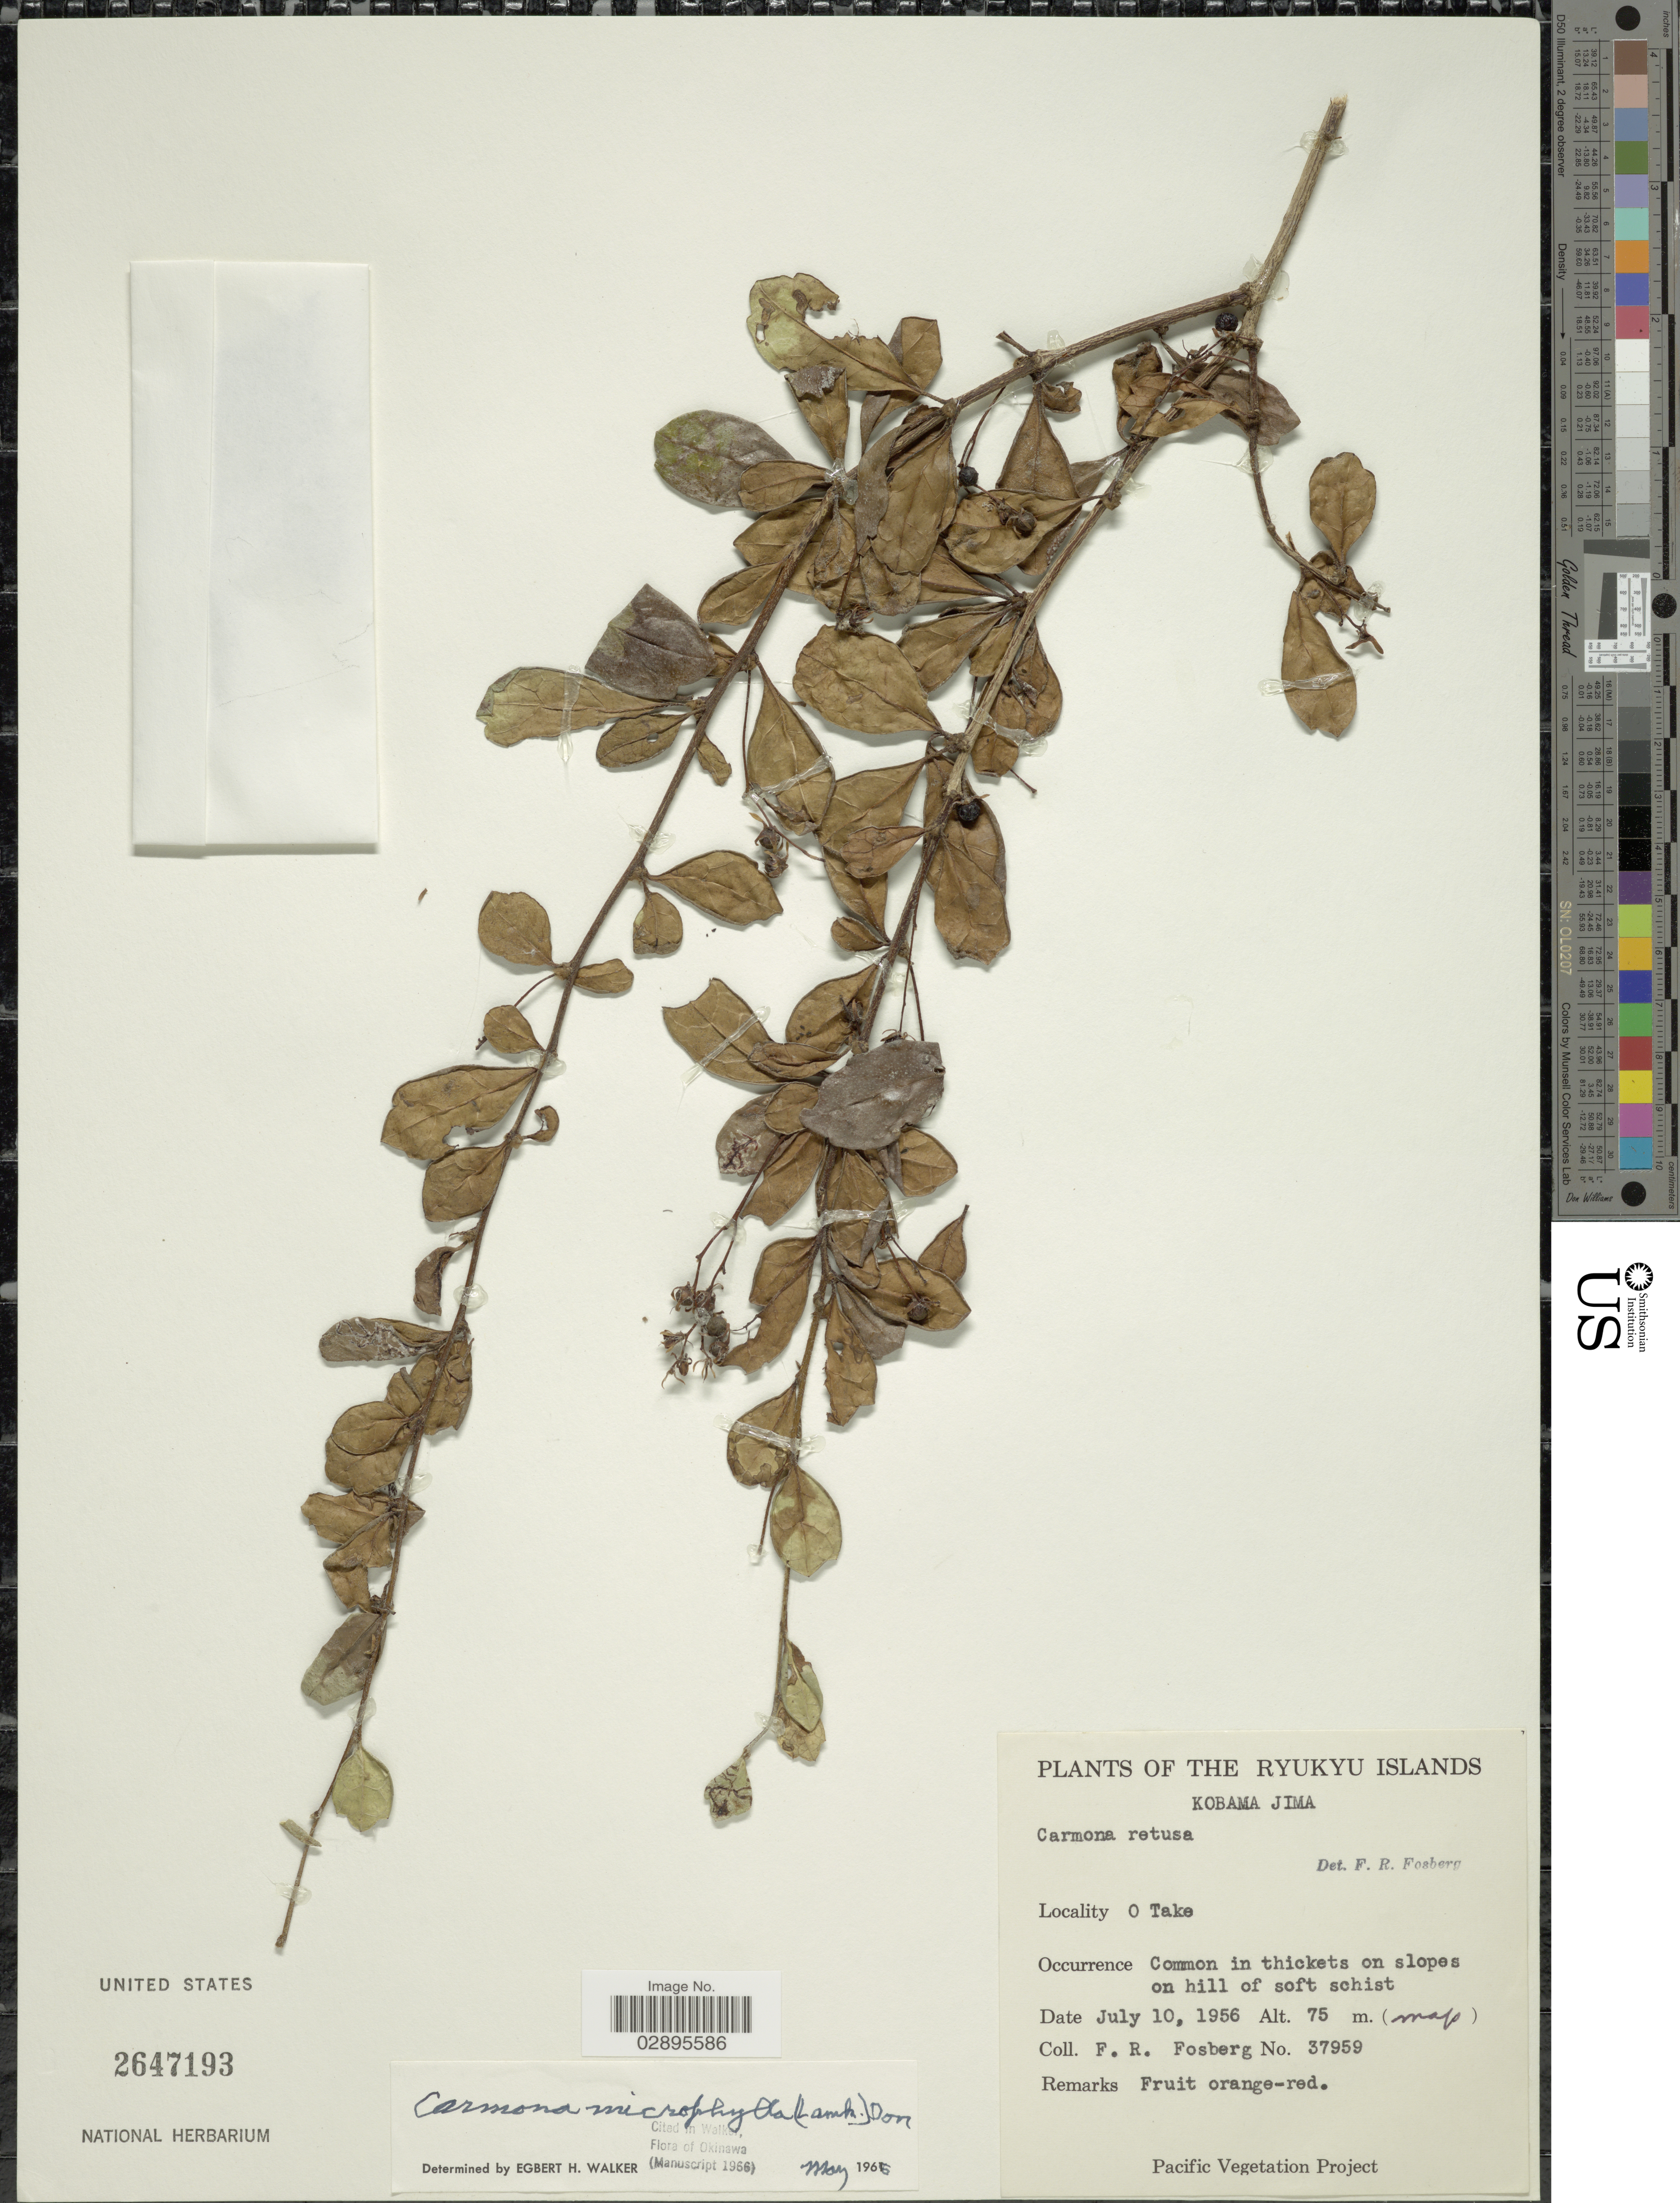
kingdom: Plantae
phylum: Tracheophyta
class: Magnoliopsida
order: Boraginales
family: Ehretiaceae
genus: Ehretia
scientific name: Ehretia microphylla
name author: Lam.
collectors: F. R. Fosberg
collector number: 37959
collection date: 1956-07-10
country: Japan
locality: Ryukyu Islands. Kobama Jima. O Take.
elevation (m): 75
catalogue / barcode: US 2647193